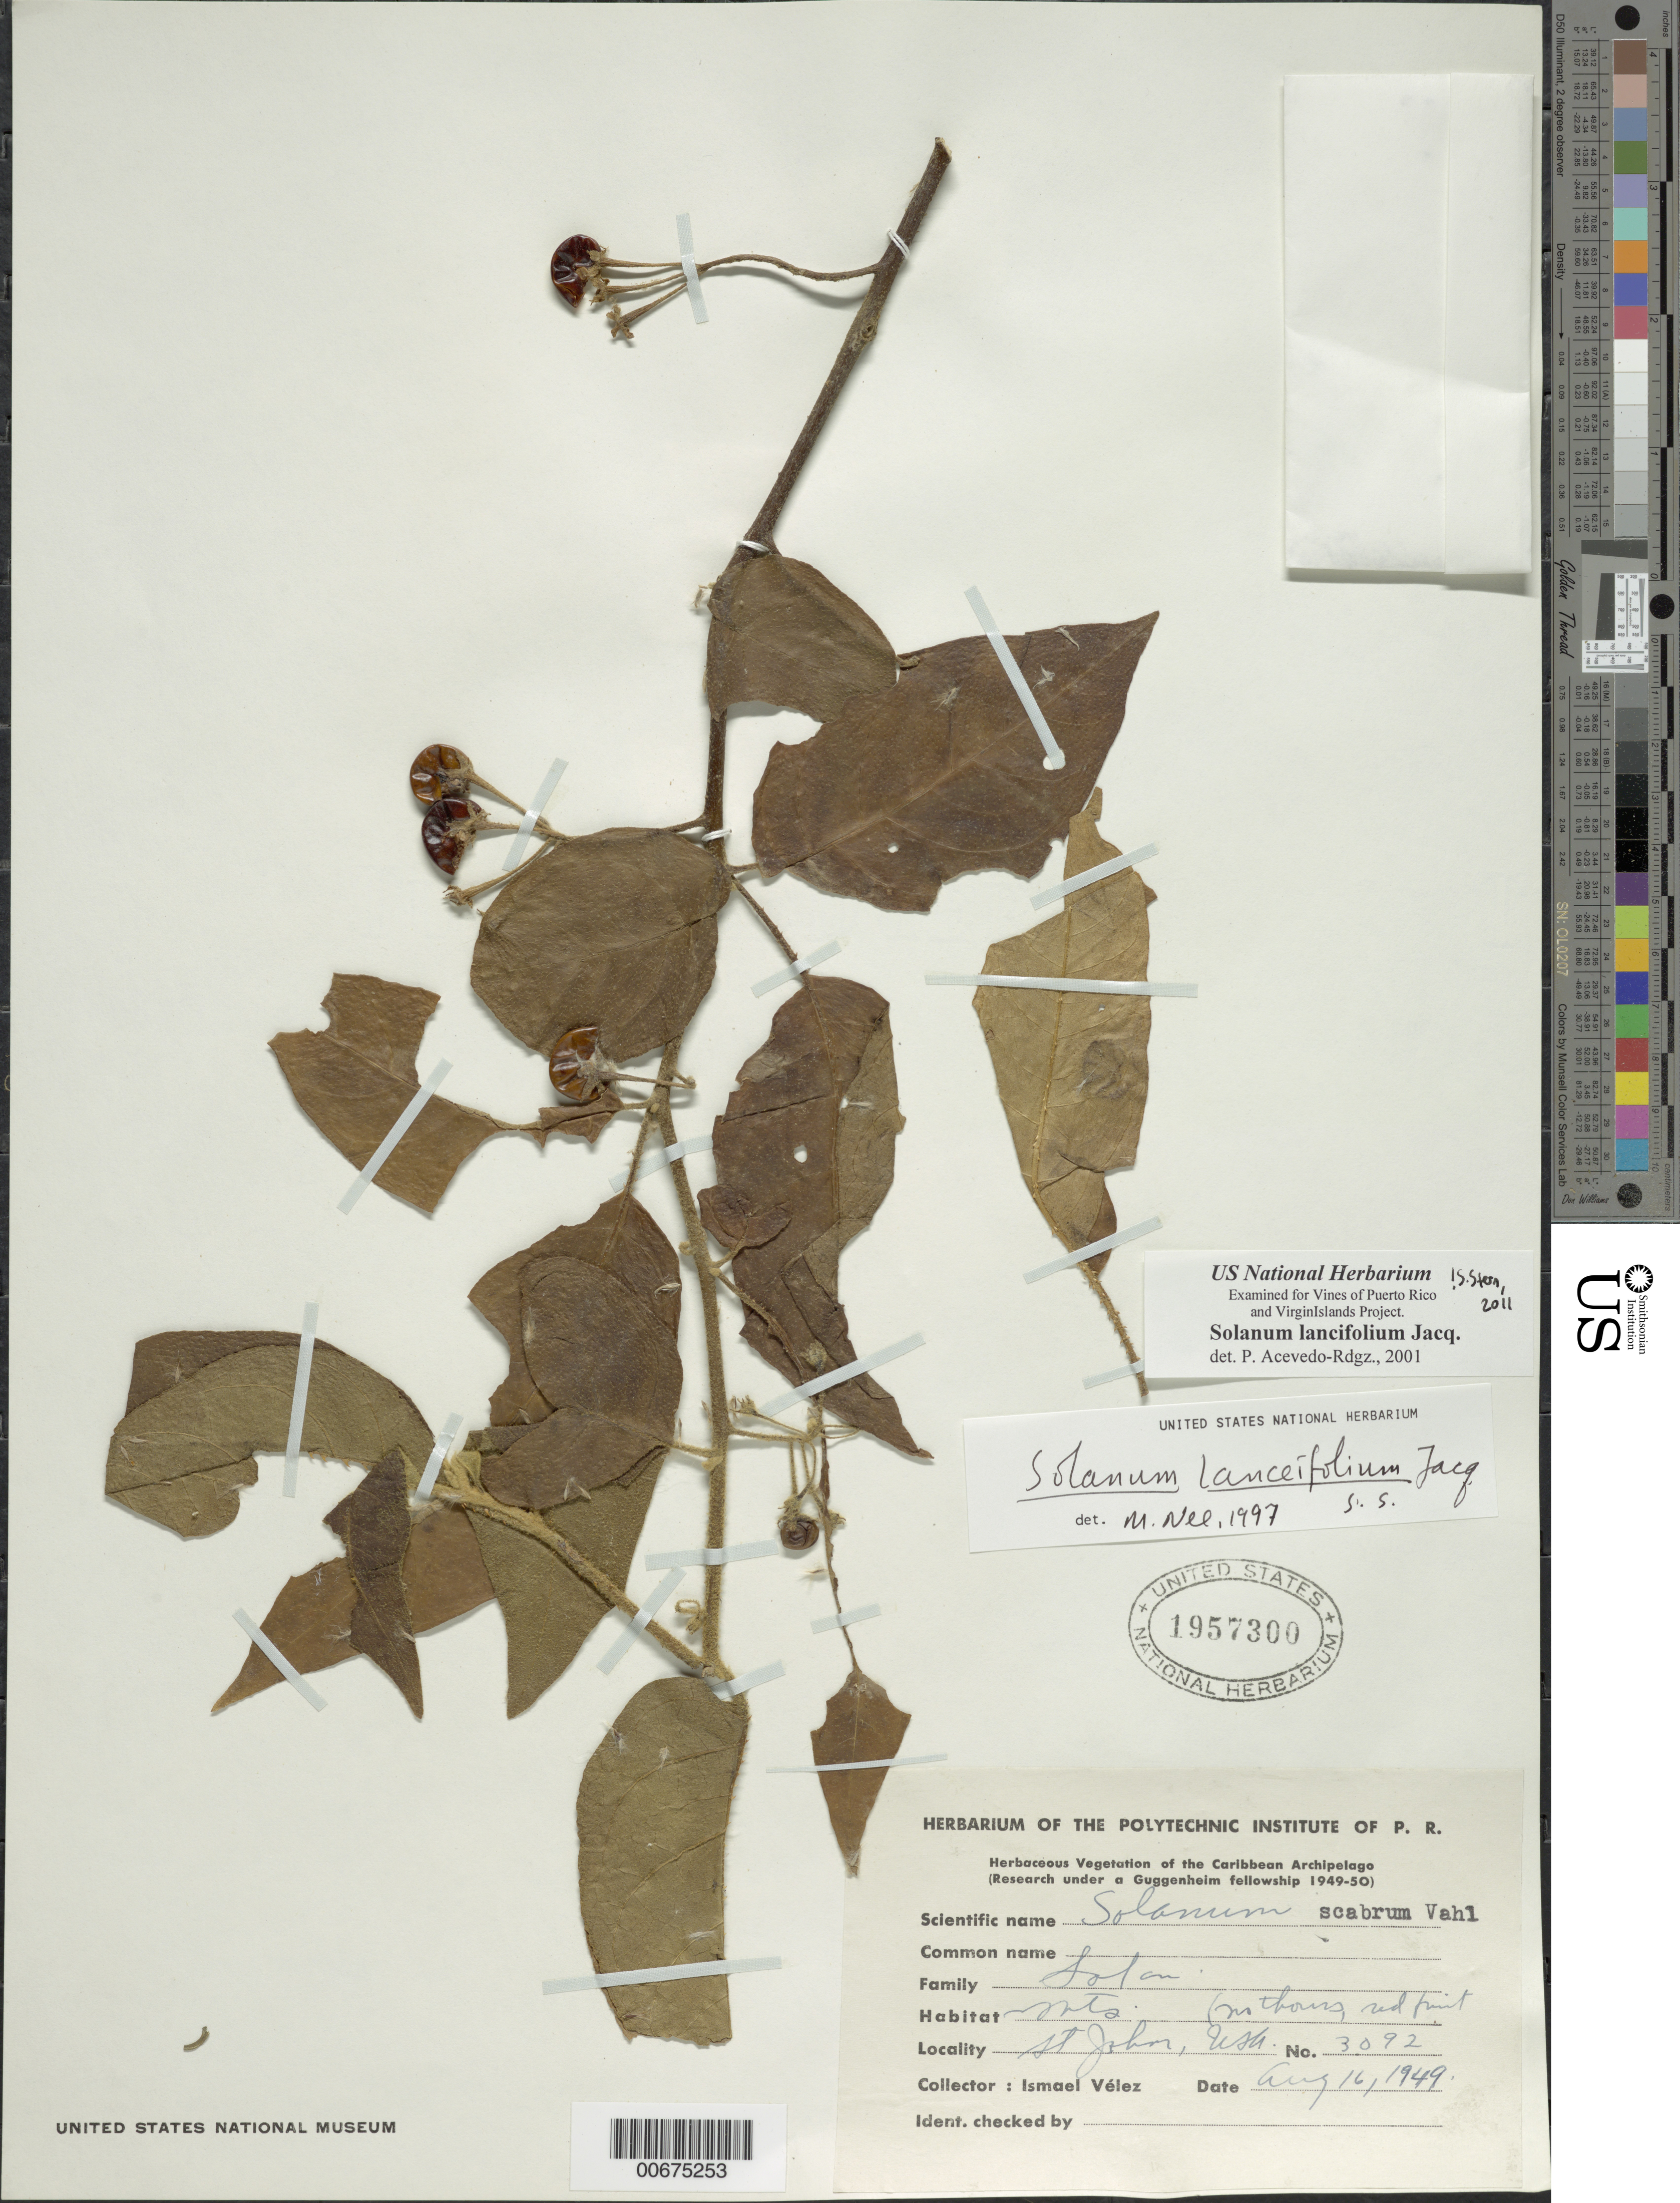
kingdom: Plantae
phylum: Tracheophyta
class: Magnoliopsida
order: Solanales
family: Solanaceae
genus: Solanum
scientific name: Solanum lanceifolium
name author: Jacq.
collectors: I. Vélez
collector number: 3092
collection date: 1949-08-16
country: U.S. Virgin Islands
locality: St. John, USV.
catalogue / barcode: US 1957300